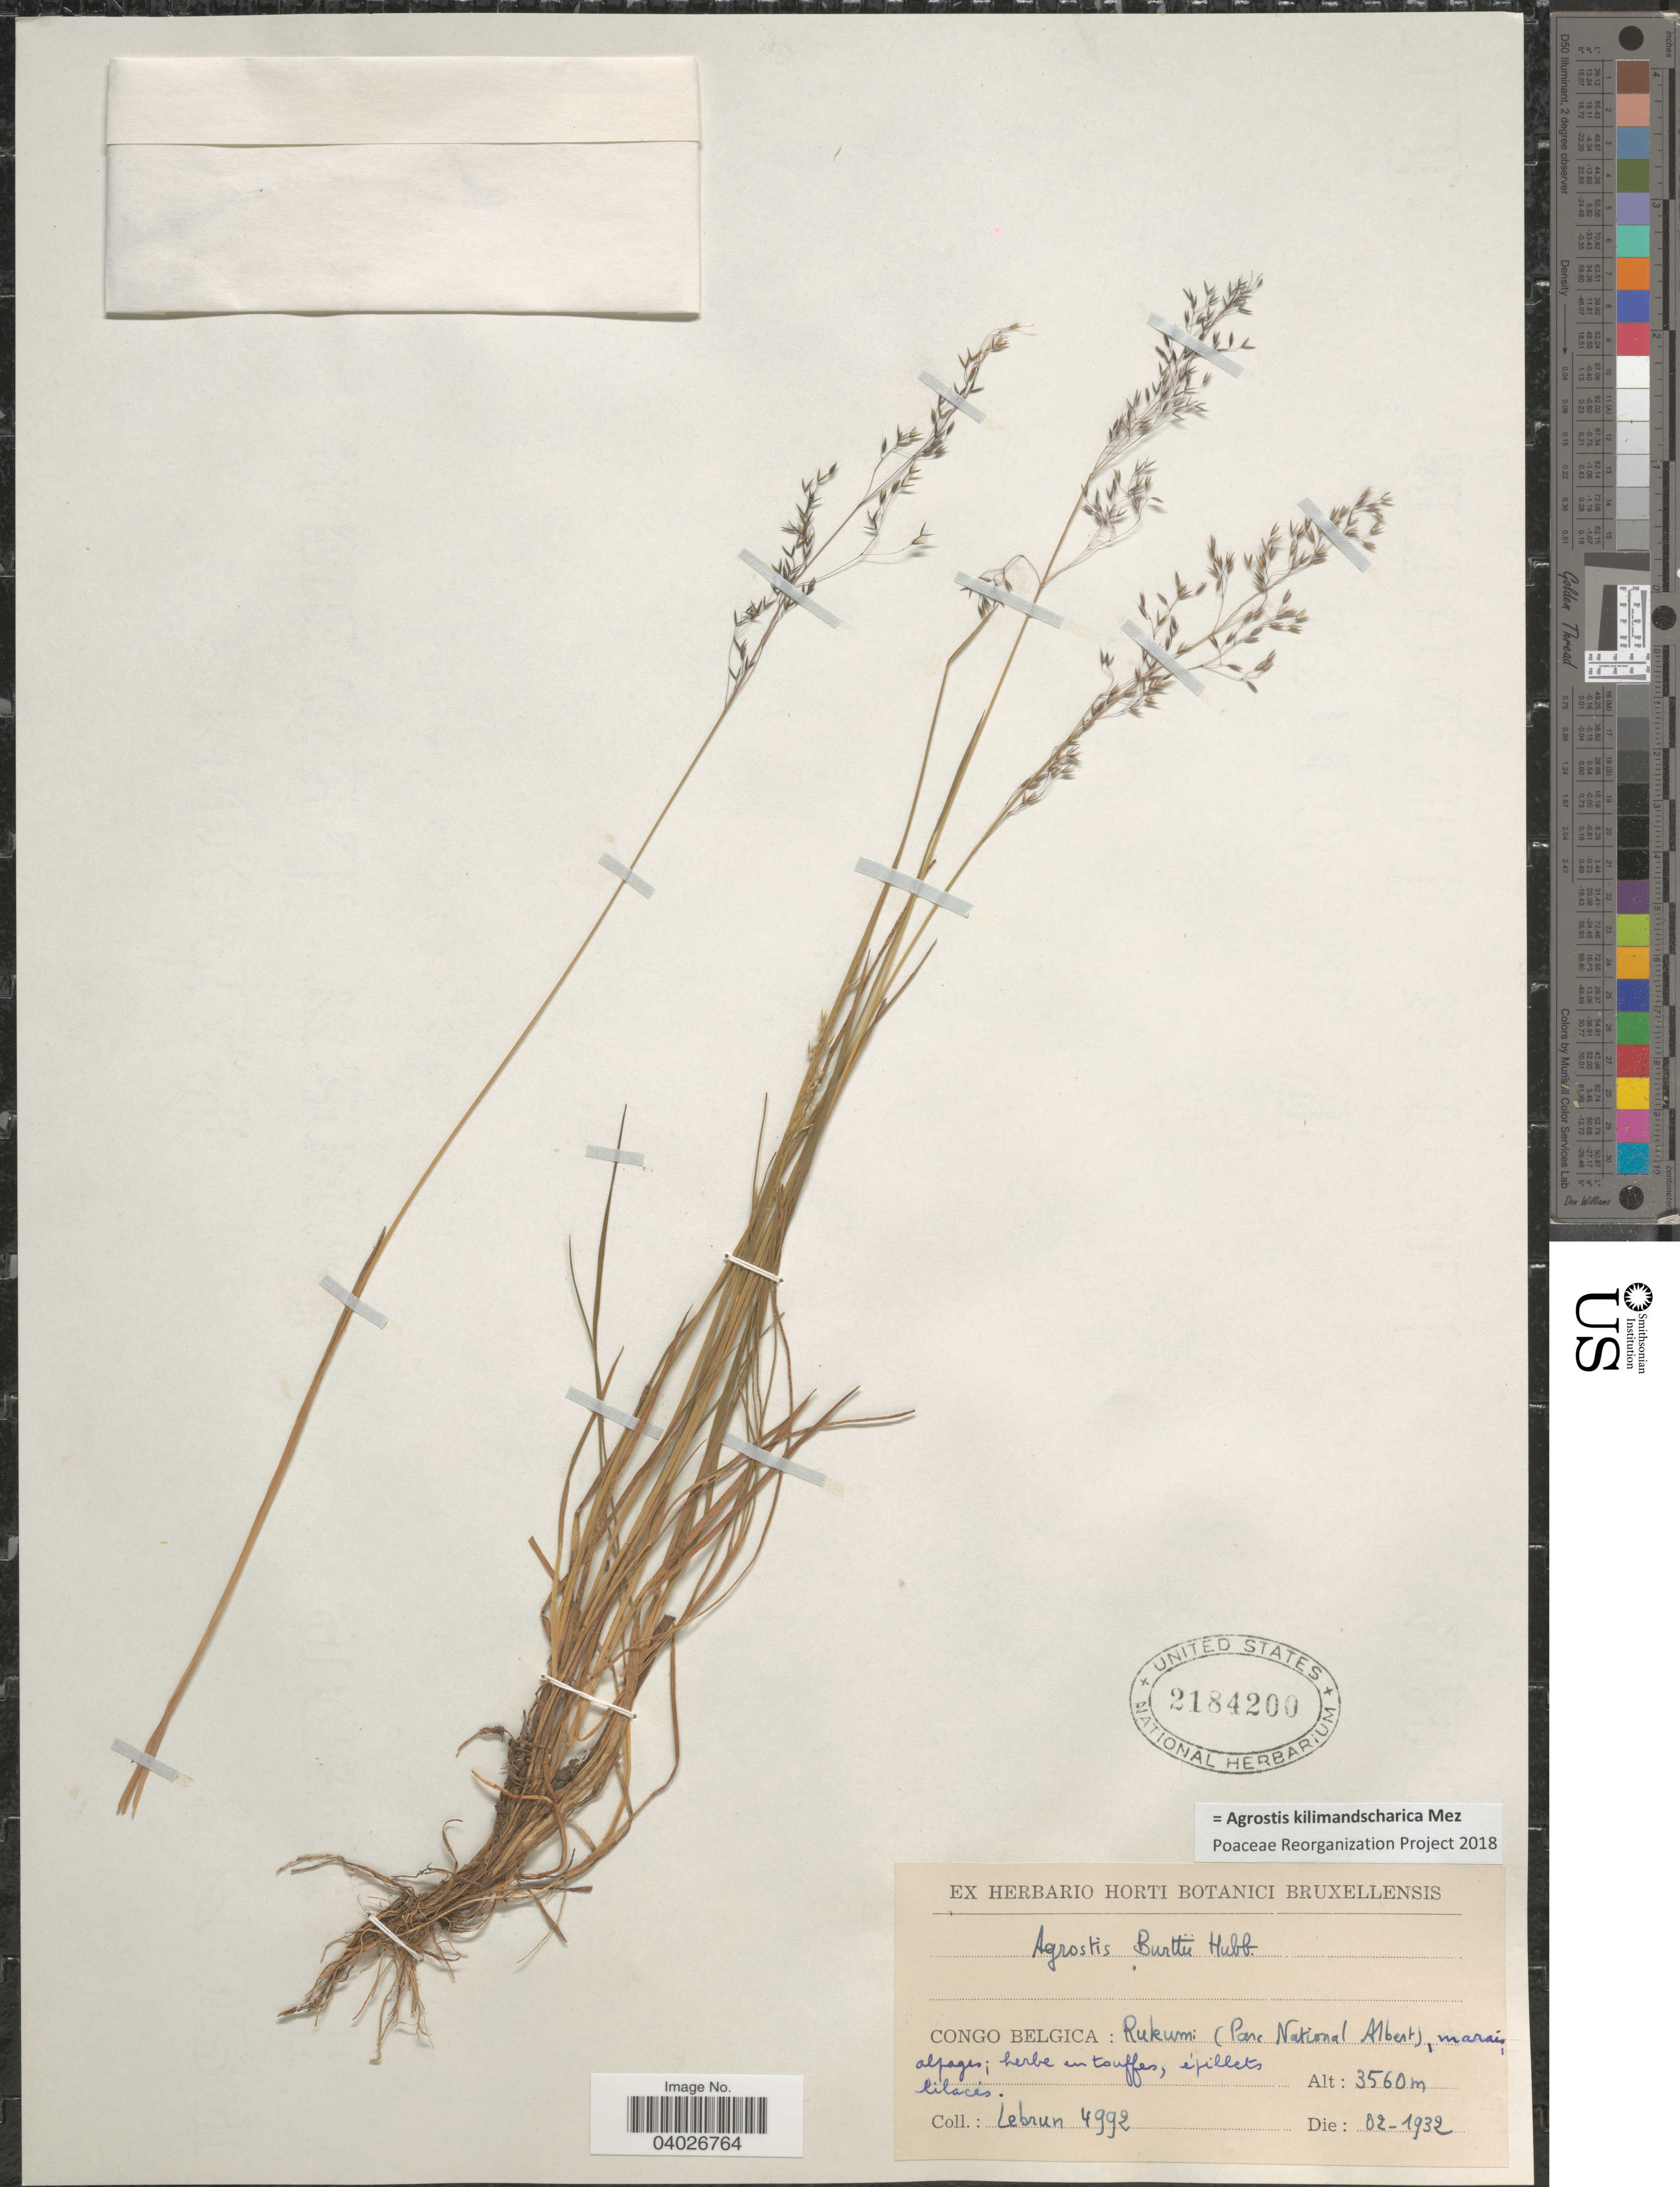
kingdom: Plantae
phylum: Tracheophyta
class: Liliopsida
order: Poales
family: Poaceae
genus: Agrostis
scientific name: Agrostis kilimandscharica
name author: Mez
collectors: J.A. Lebrun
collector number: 4992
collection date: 1932-02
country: Congo, Democratic Republic of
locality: Congo Belgica: Rukum: (Parc National Albert).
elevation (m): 3560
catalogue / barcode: US 2184200